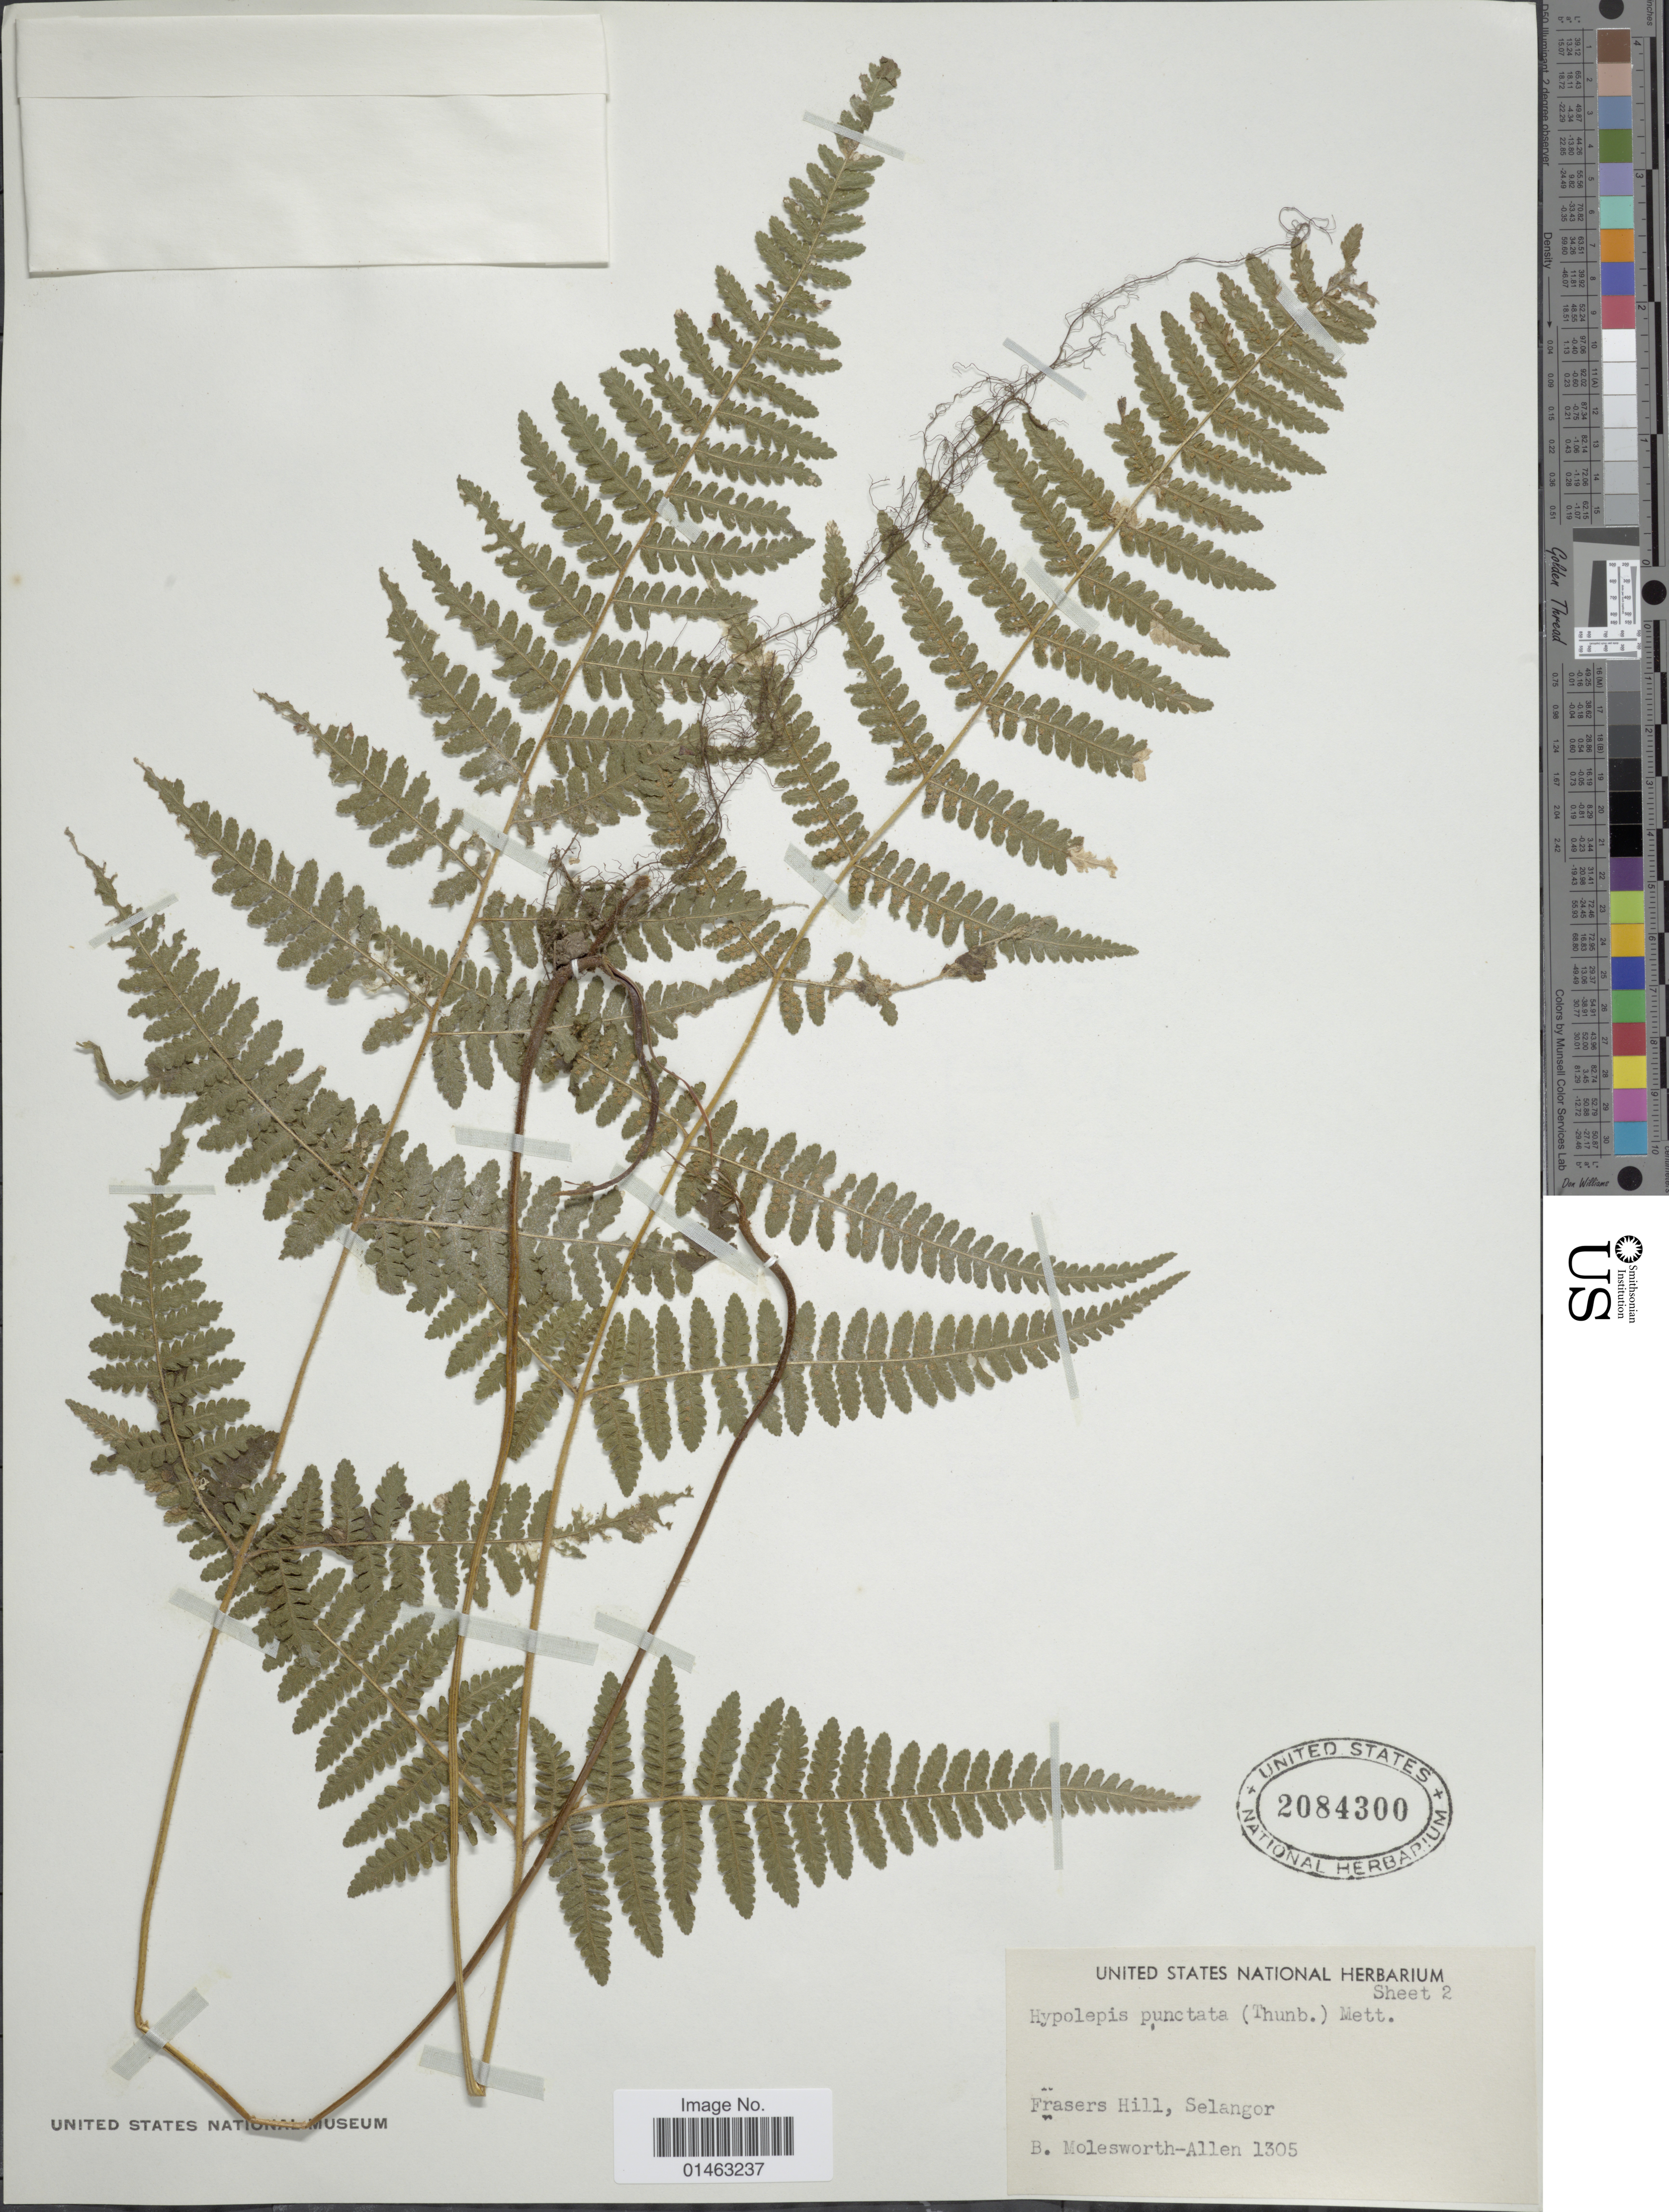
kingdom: Plantae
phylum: Tracheophyta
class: Polypodiopsida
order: Polypodiales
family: Dennstaedtiaceae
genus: Hypolepis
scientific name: Hypolepis punctata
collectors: B. E. G. Molesworth-Allen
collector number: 1305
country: Malaysia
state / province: Selangor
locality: Frasers Hill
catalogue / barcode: US 2084300